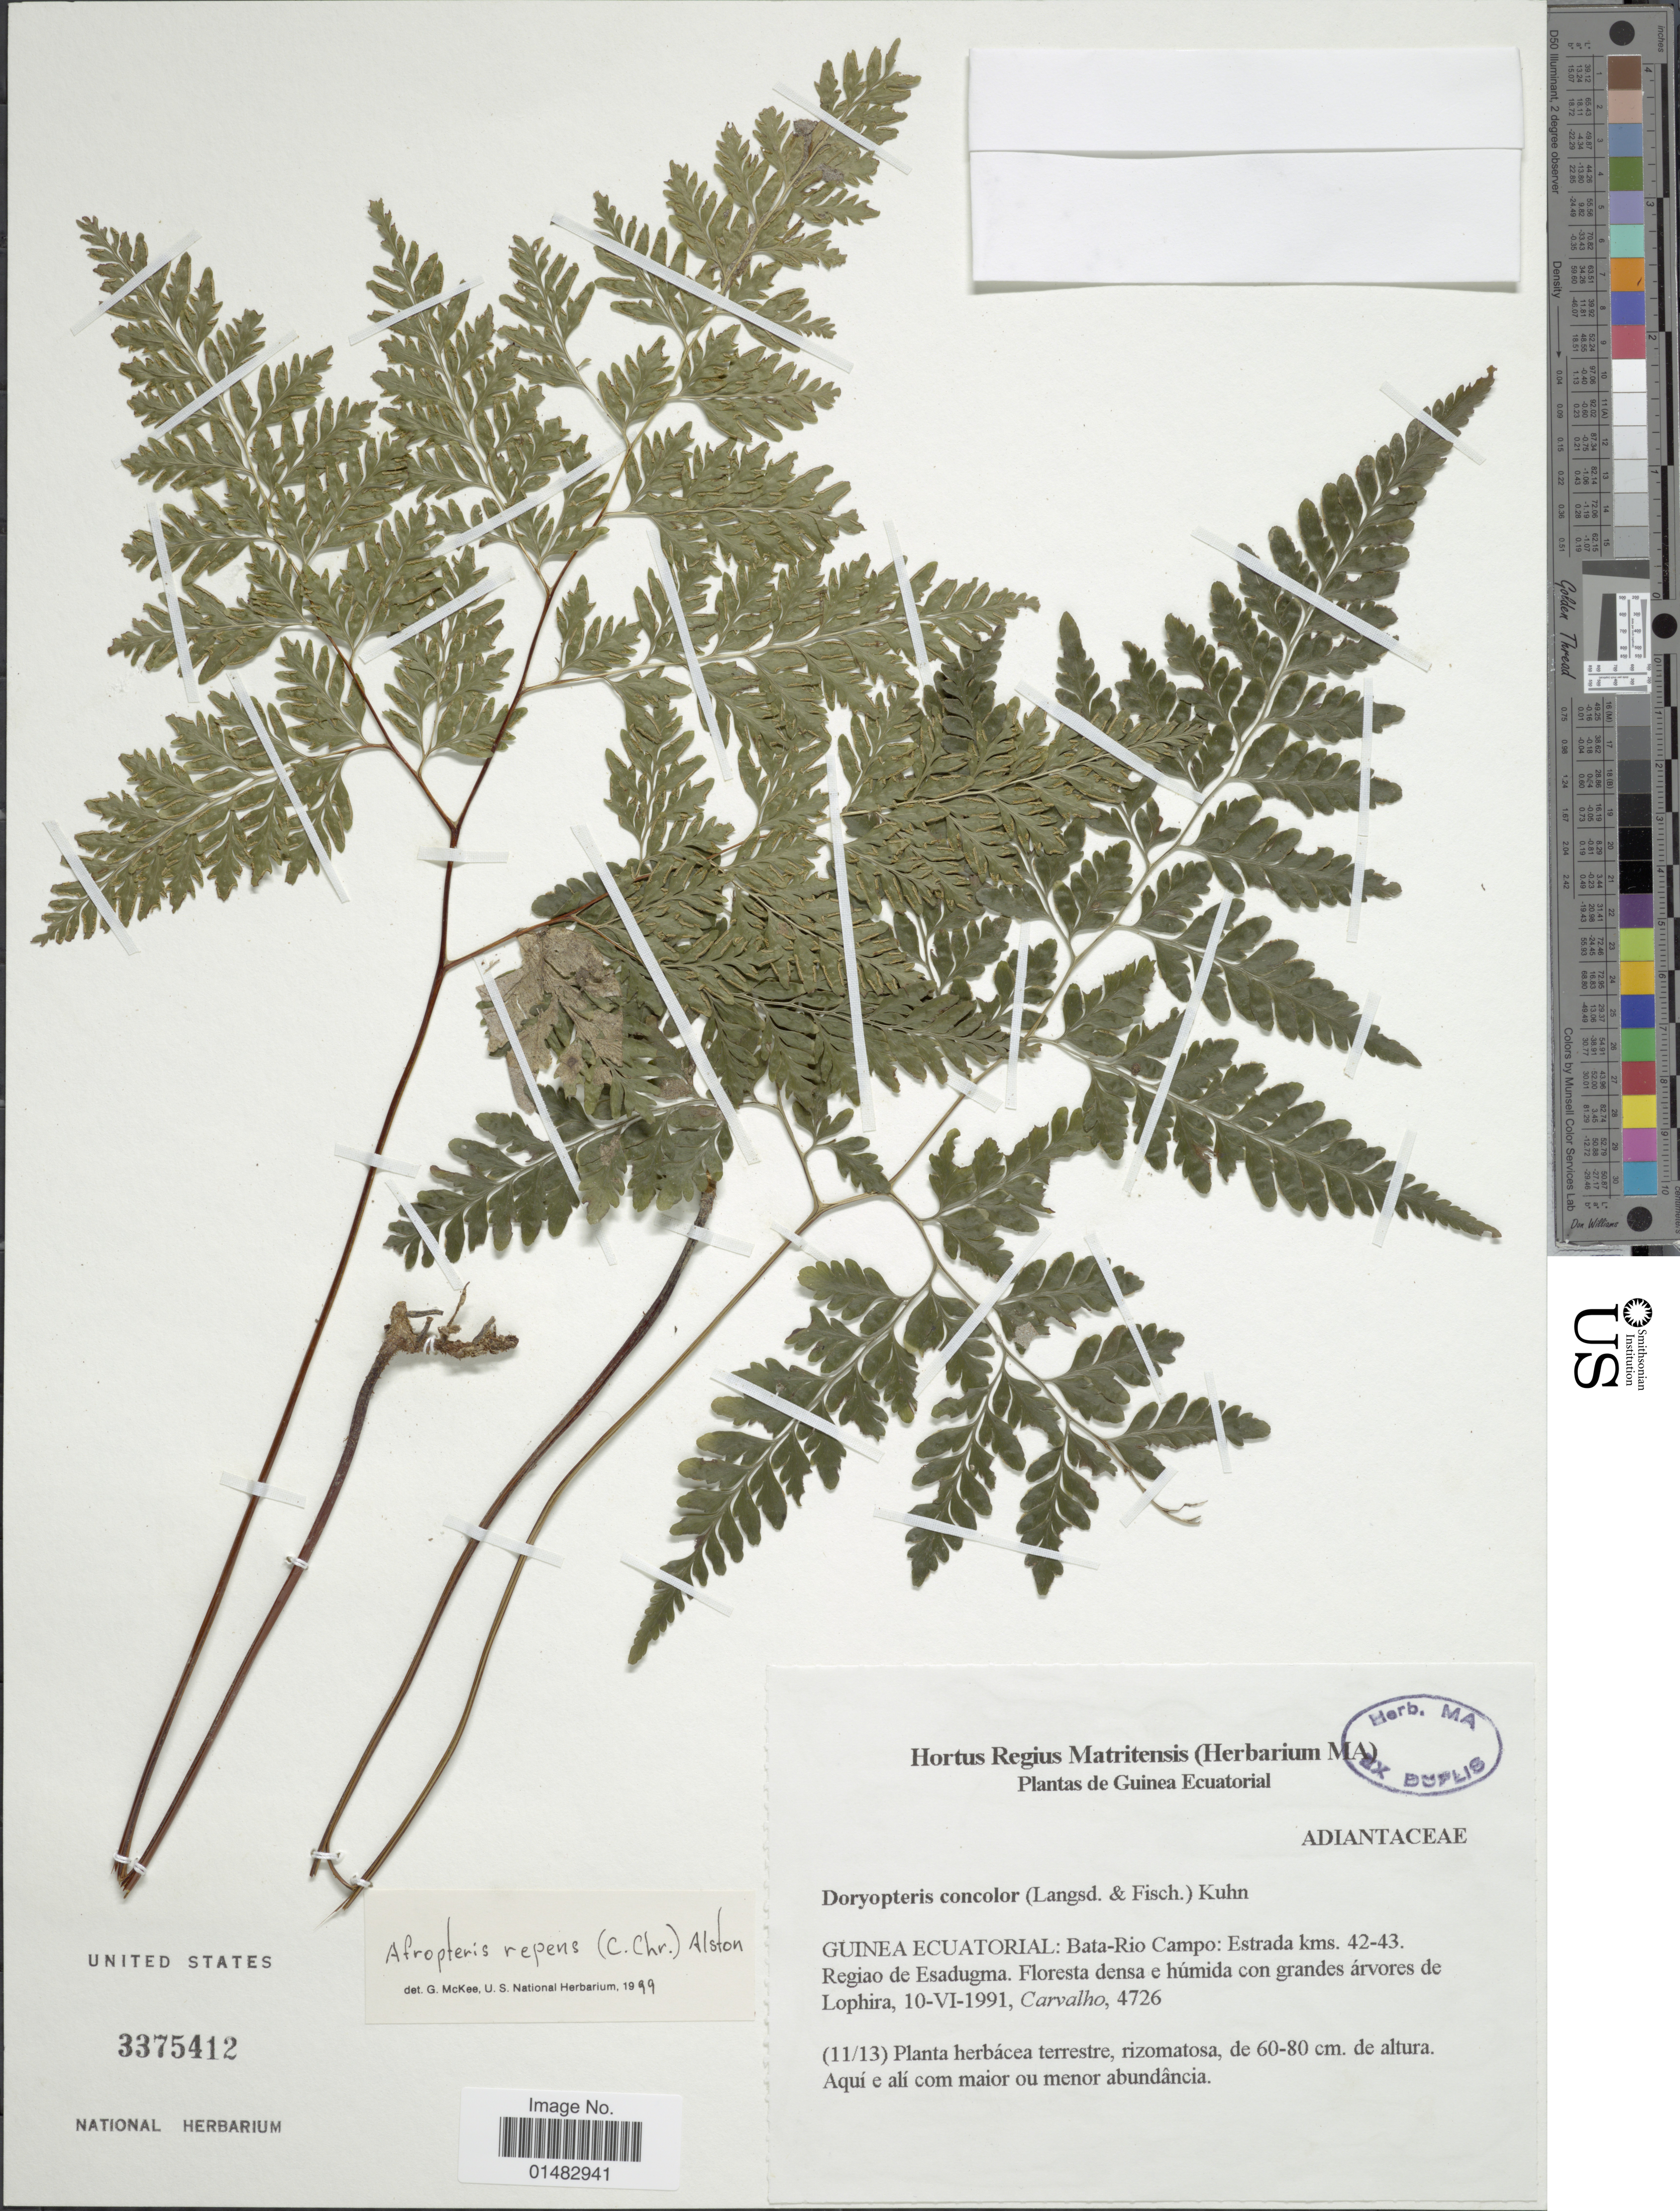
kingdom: Plantae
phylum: Tracheophyta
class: Polypodiopsida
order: Polypodiales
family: Pteridaceae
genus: Pteris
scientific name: Pteris repens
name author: C. Chr.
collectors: Carvalho, --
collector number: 4726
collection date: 1991-06-10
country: Equatorial Guinea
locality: Bata-Rio Campo Estrada kms, 42-43 Regiao de Esadugma, Floresta densa e humida con grandes arvores de Lophira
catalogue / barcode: US 3375412